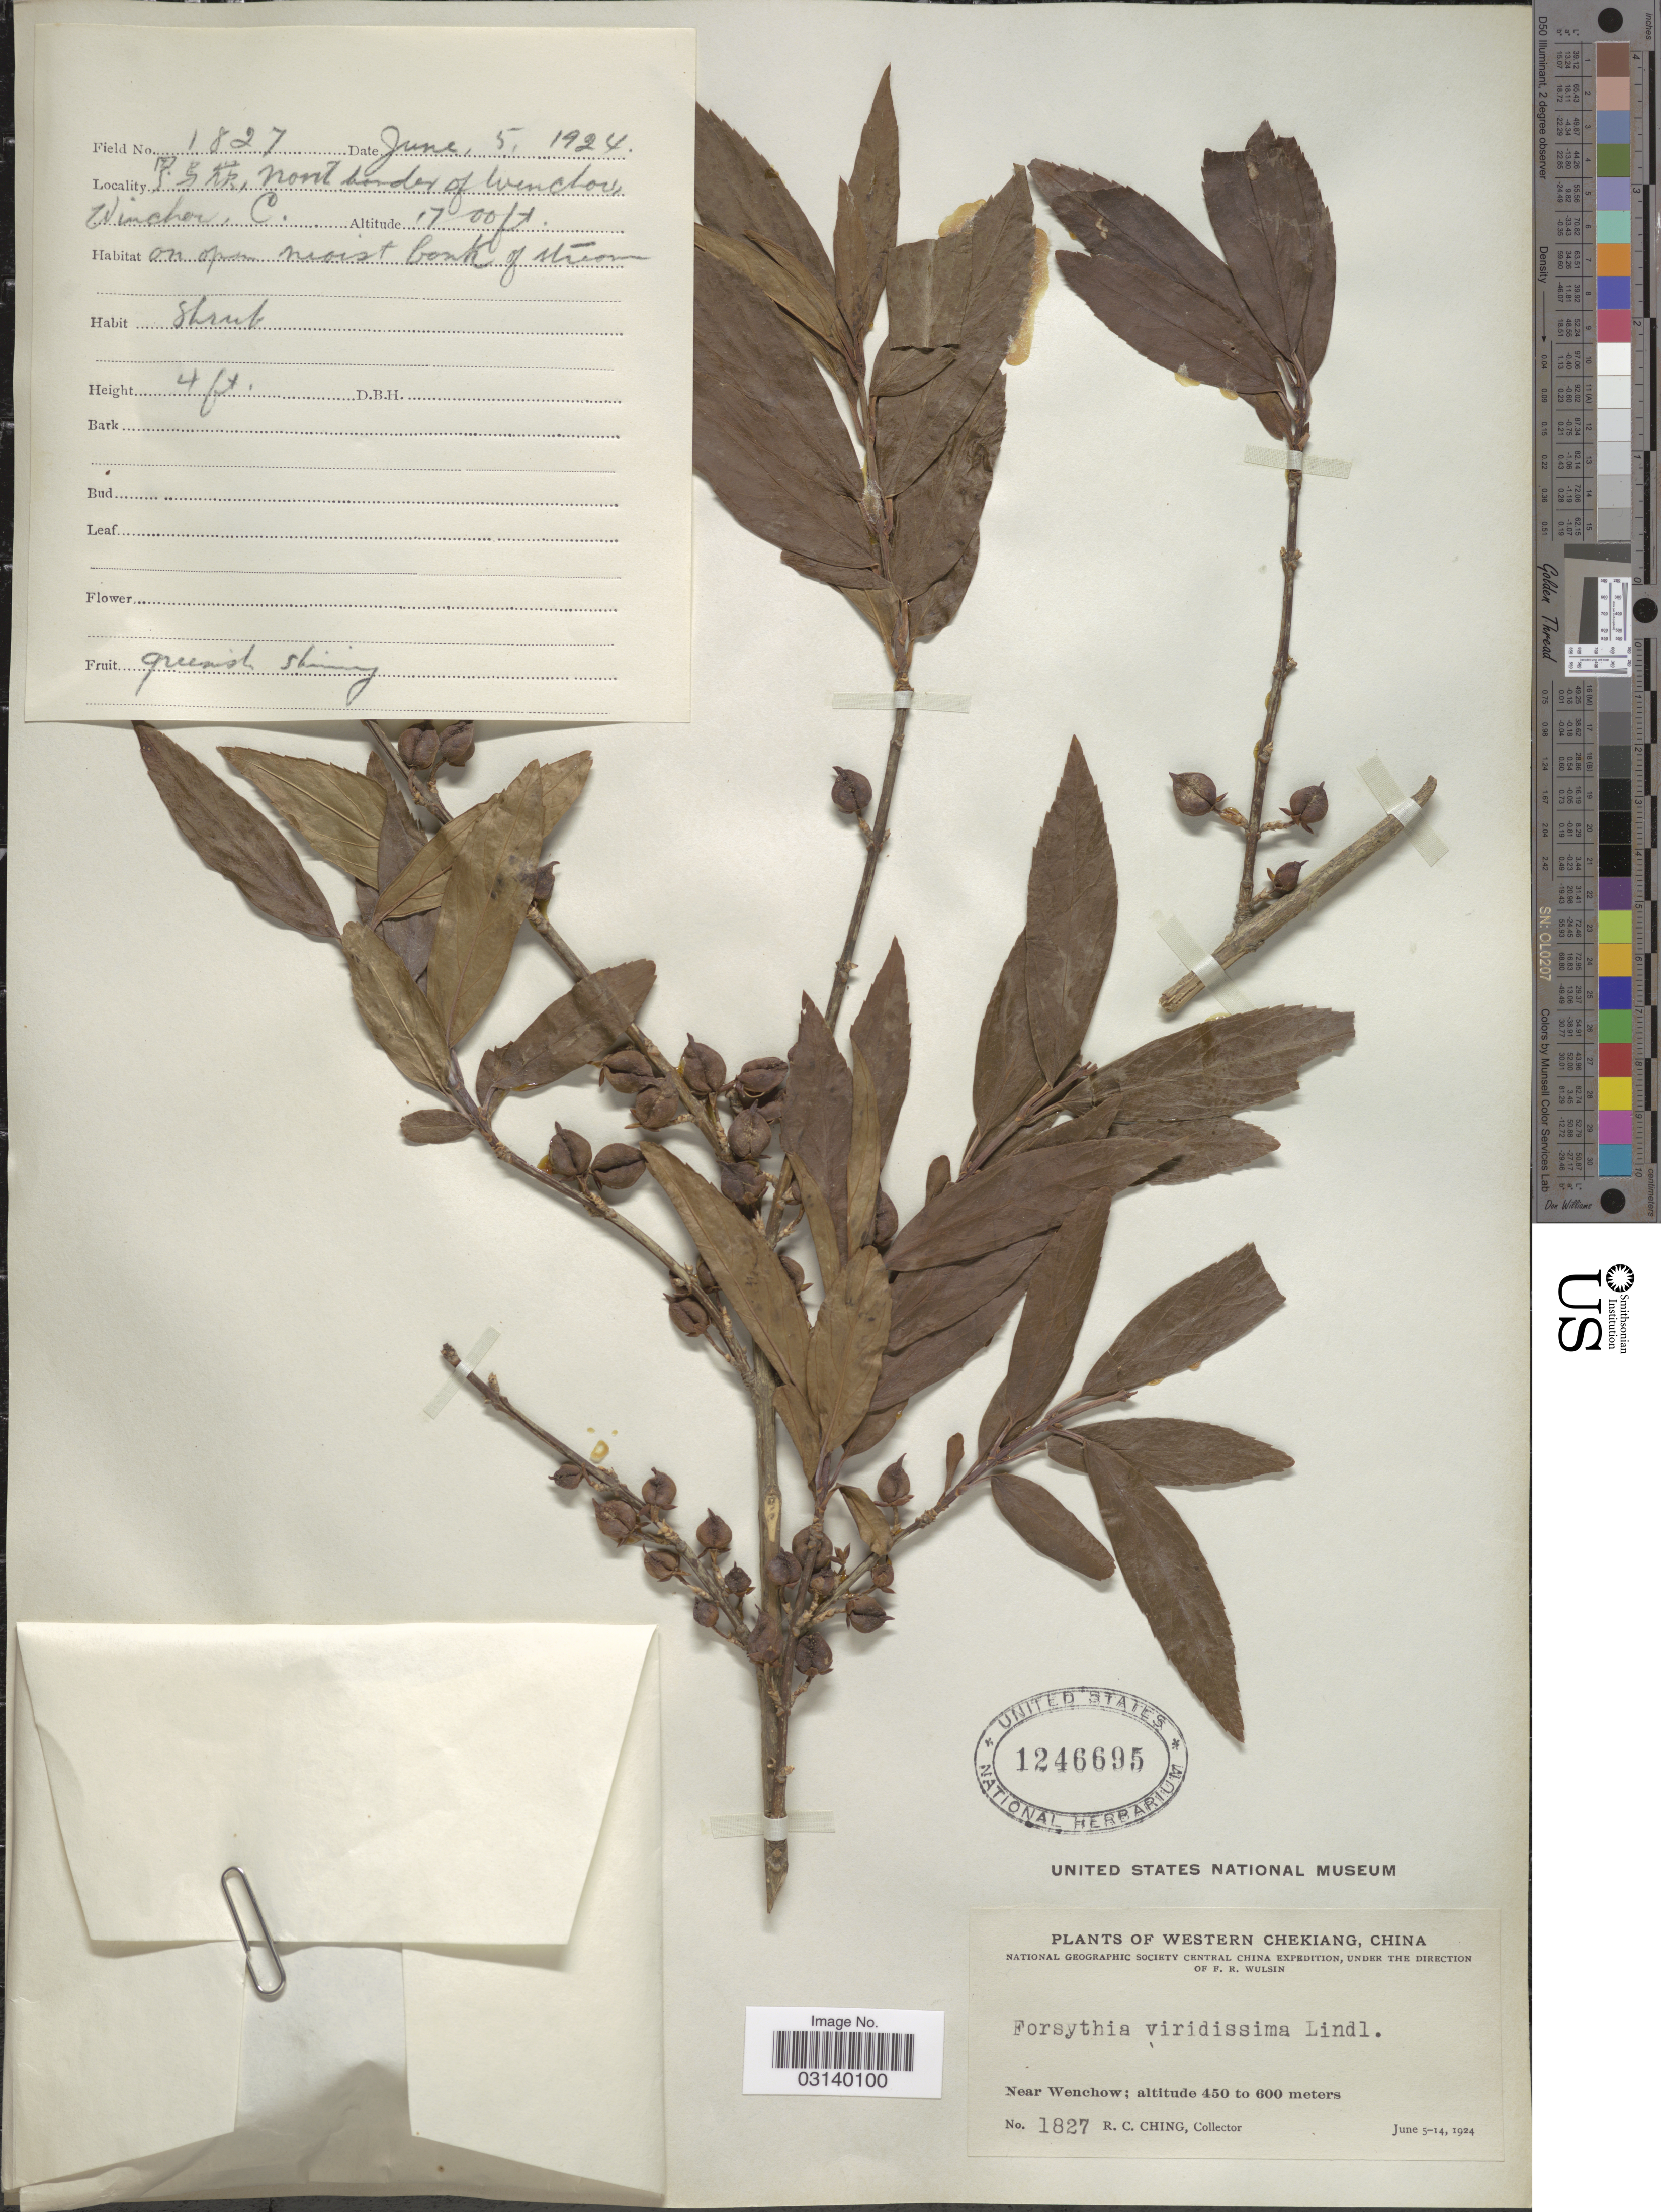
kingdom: Plantae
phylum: Tracheophyta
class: Magnoliopsida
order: Lamiales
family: Oleaceae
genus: Forsythia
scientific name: Forsythia viridissima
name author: Lindl.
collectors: R. C. Ching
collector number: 1827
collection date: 1924-06-05/1924-06-14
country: China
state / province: Zhejiang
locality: Western Chekiang. Near Wenchow.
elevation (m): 450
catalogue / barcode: US 1246695